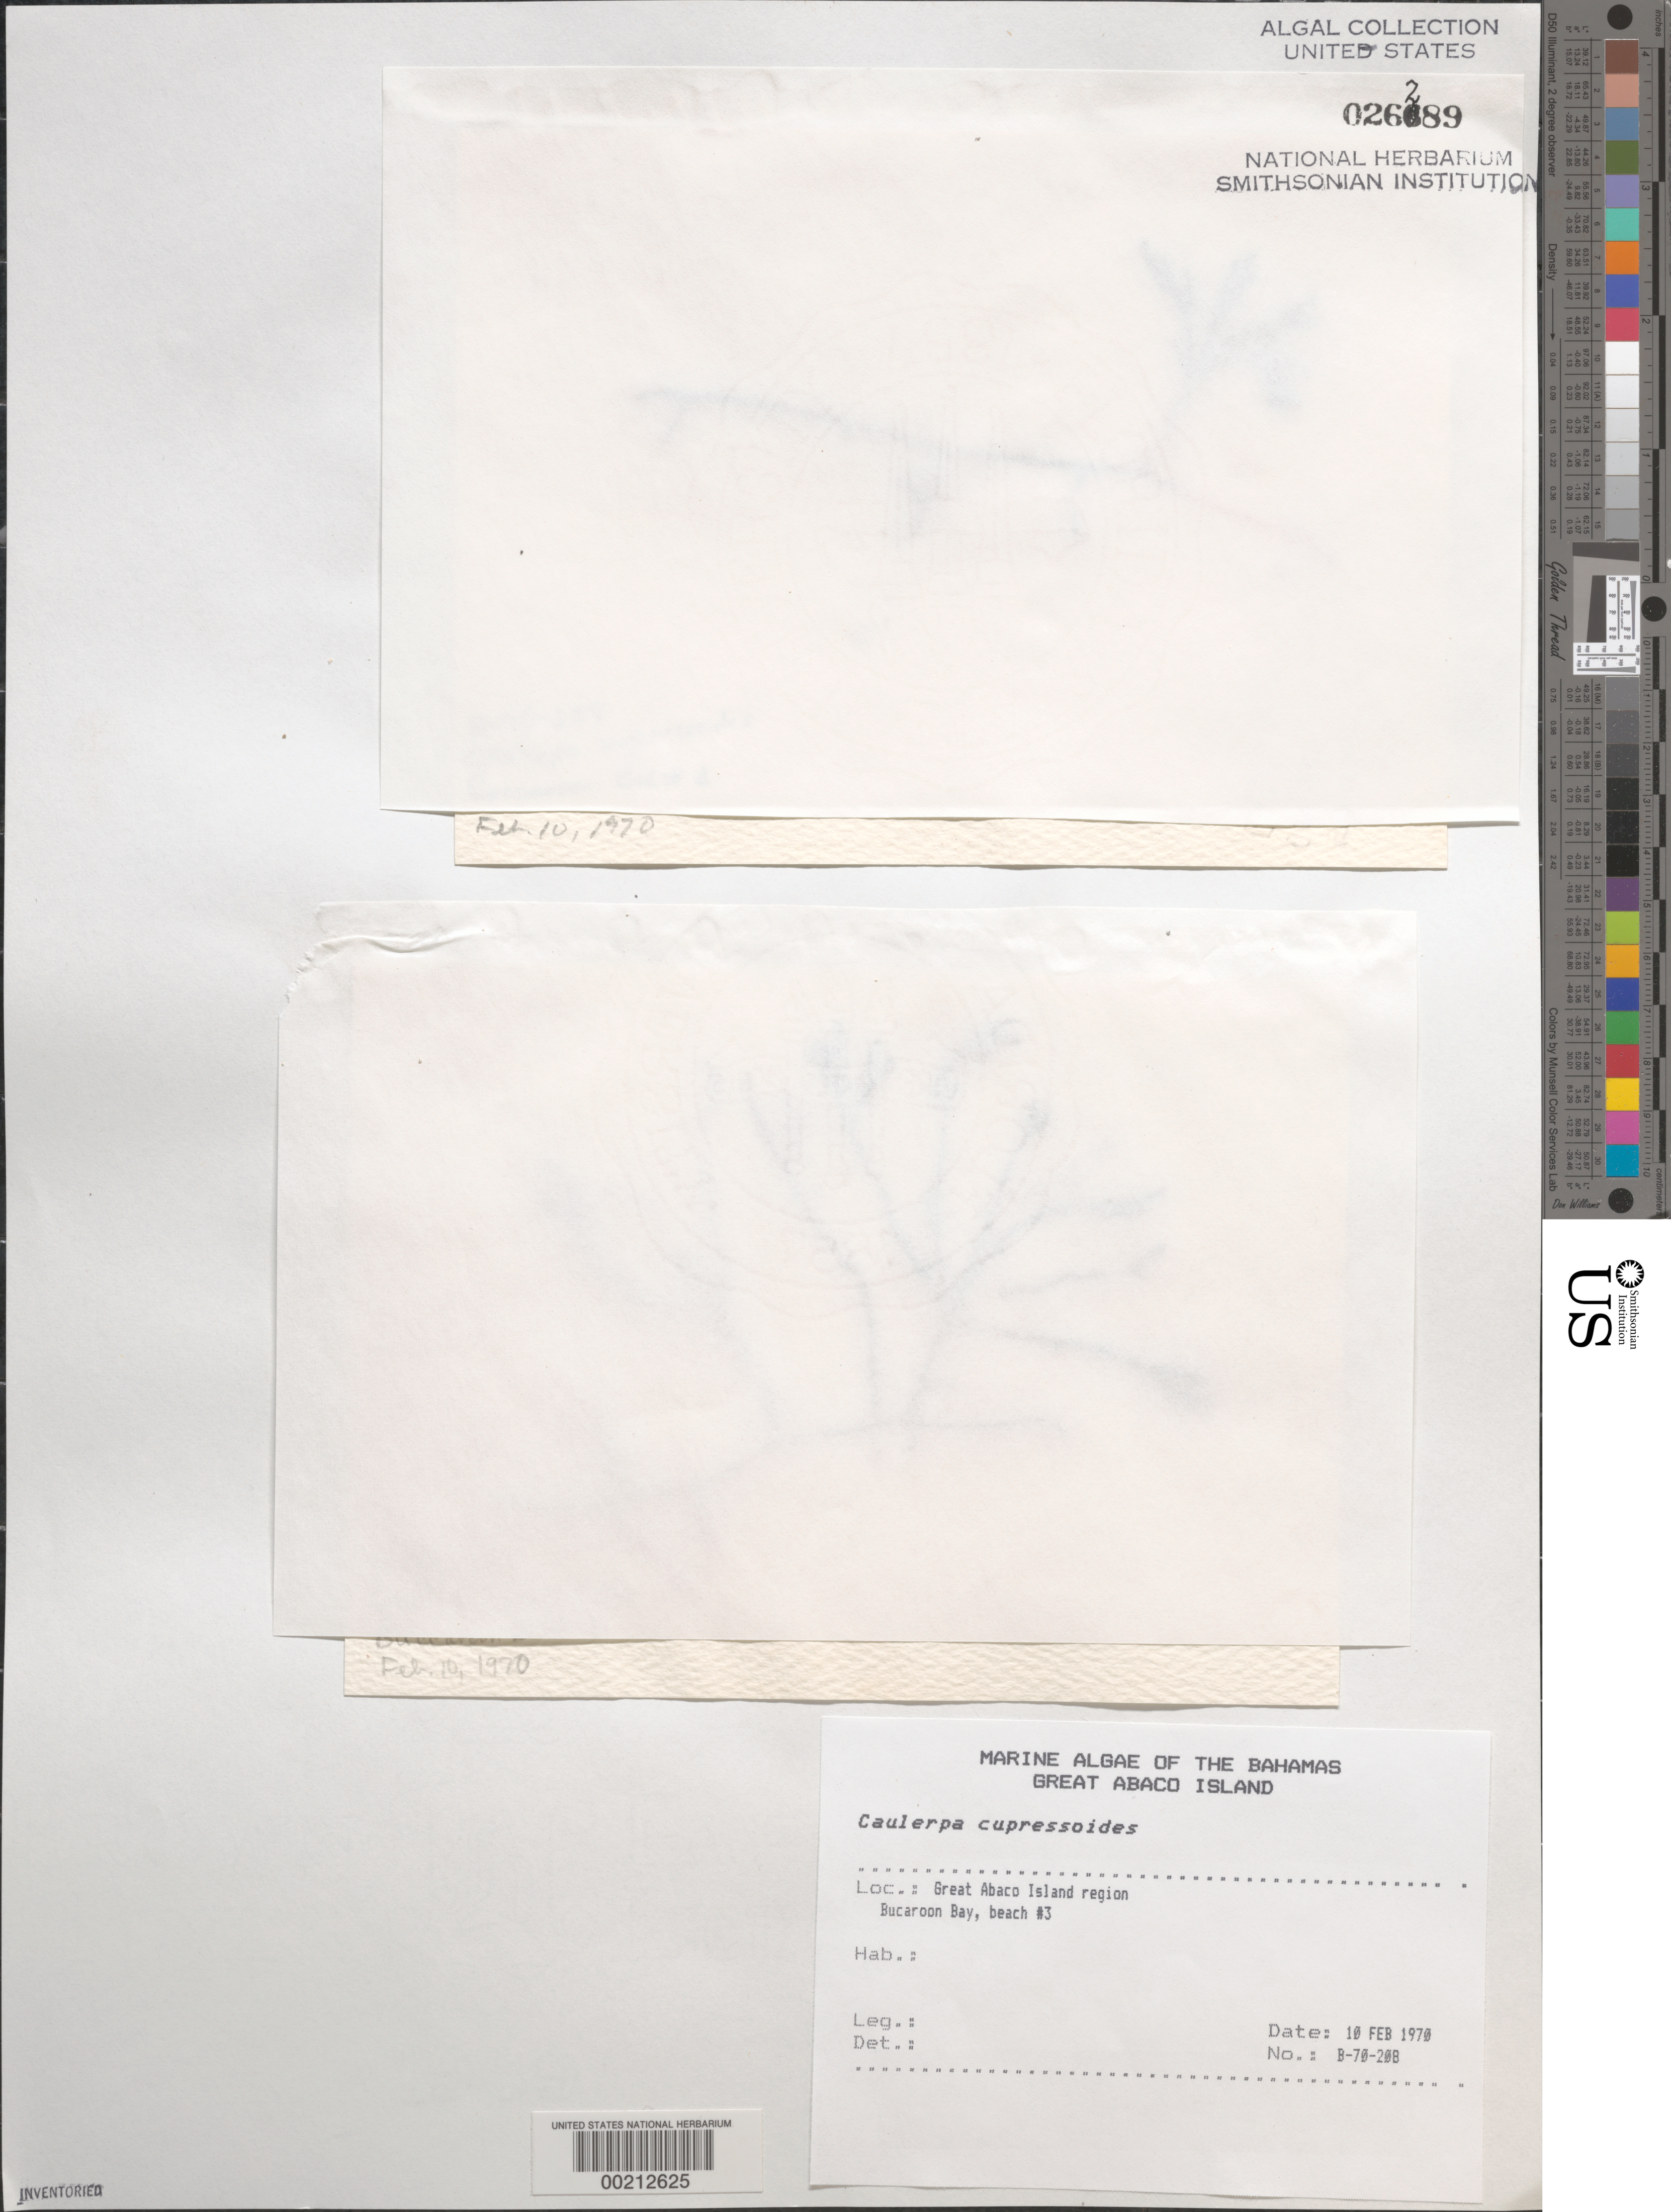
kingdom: Plantae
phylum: Chlorophyta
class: Ulvophyceae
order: Bryopsidales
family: Caulerpaceae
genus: Caulerpa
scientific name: Caulerpa cupressoides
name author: (Vahl) C. Agardh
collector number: B-70-208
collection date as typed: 10 Feb 1970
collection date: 1970-02-10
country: Bahamas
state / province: Abaco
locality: Buckaroon bay, great abaco island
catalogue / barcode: US 26289